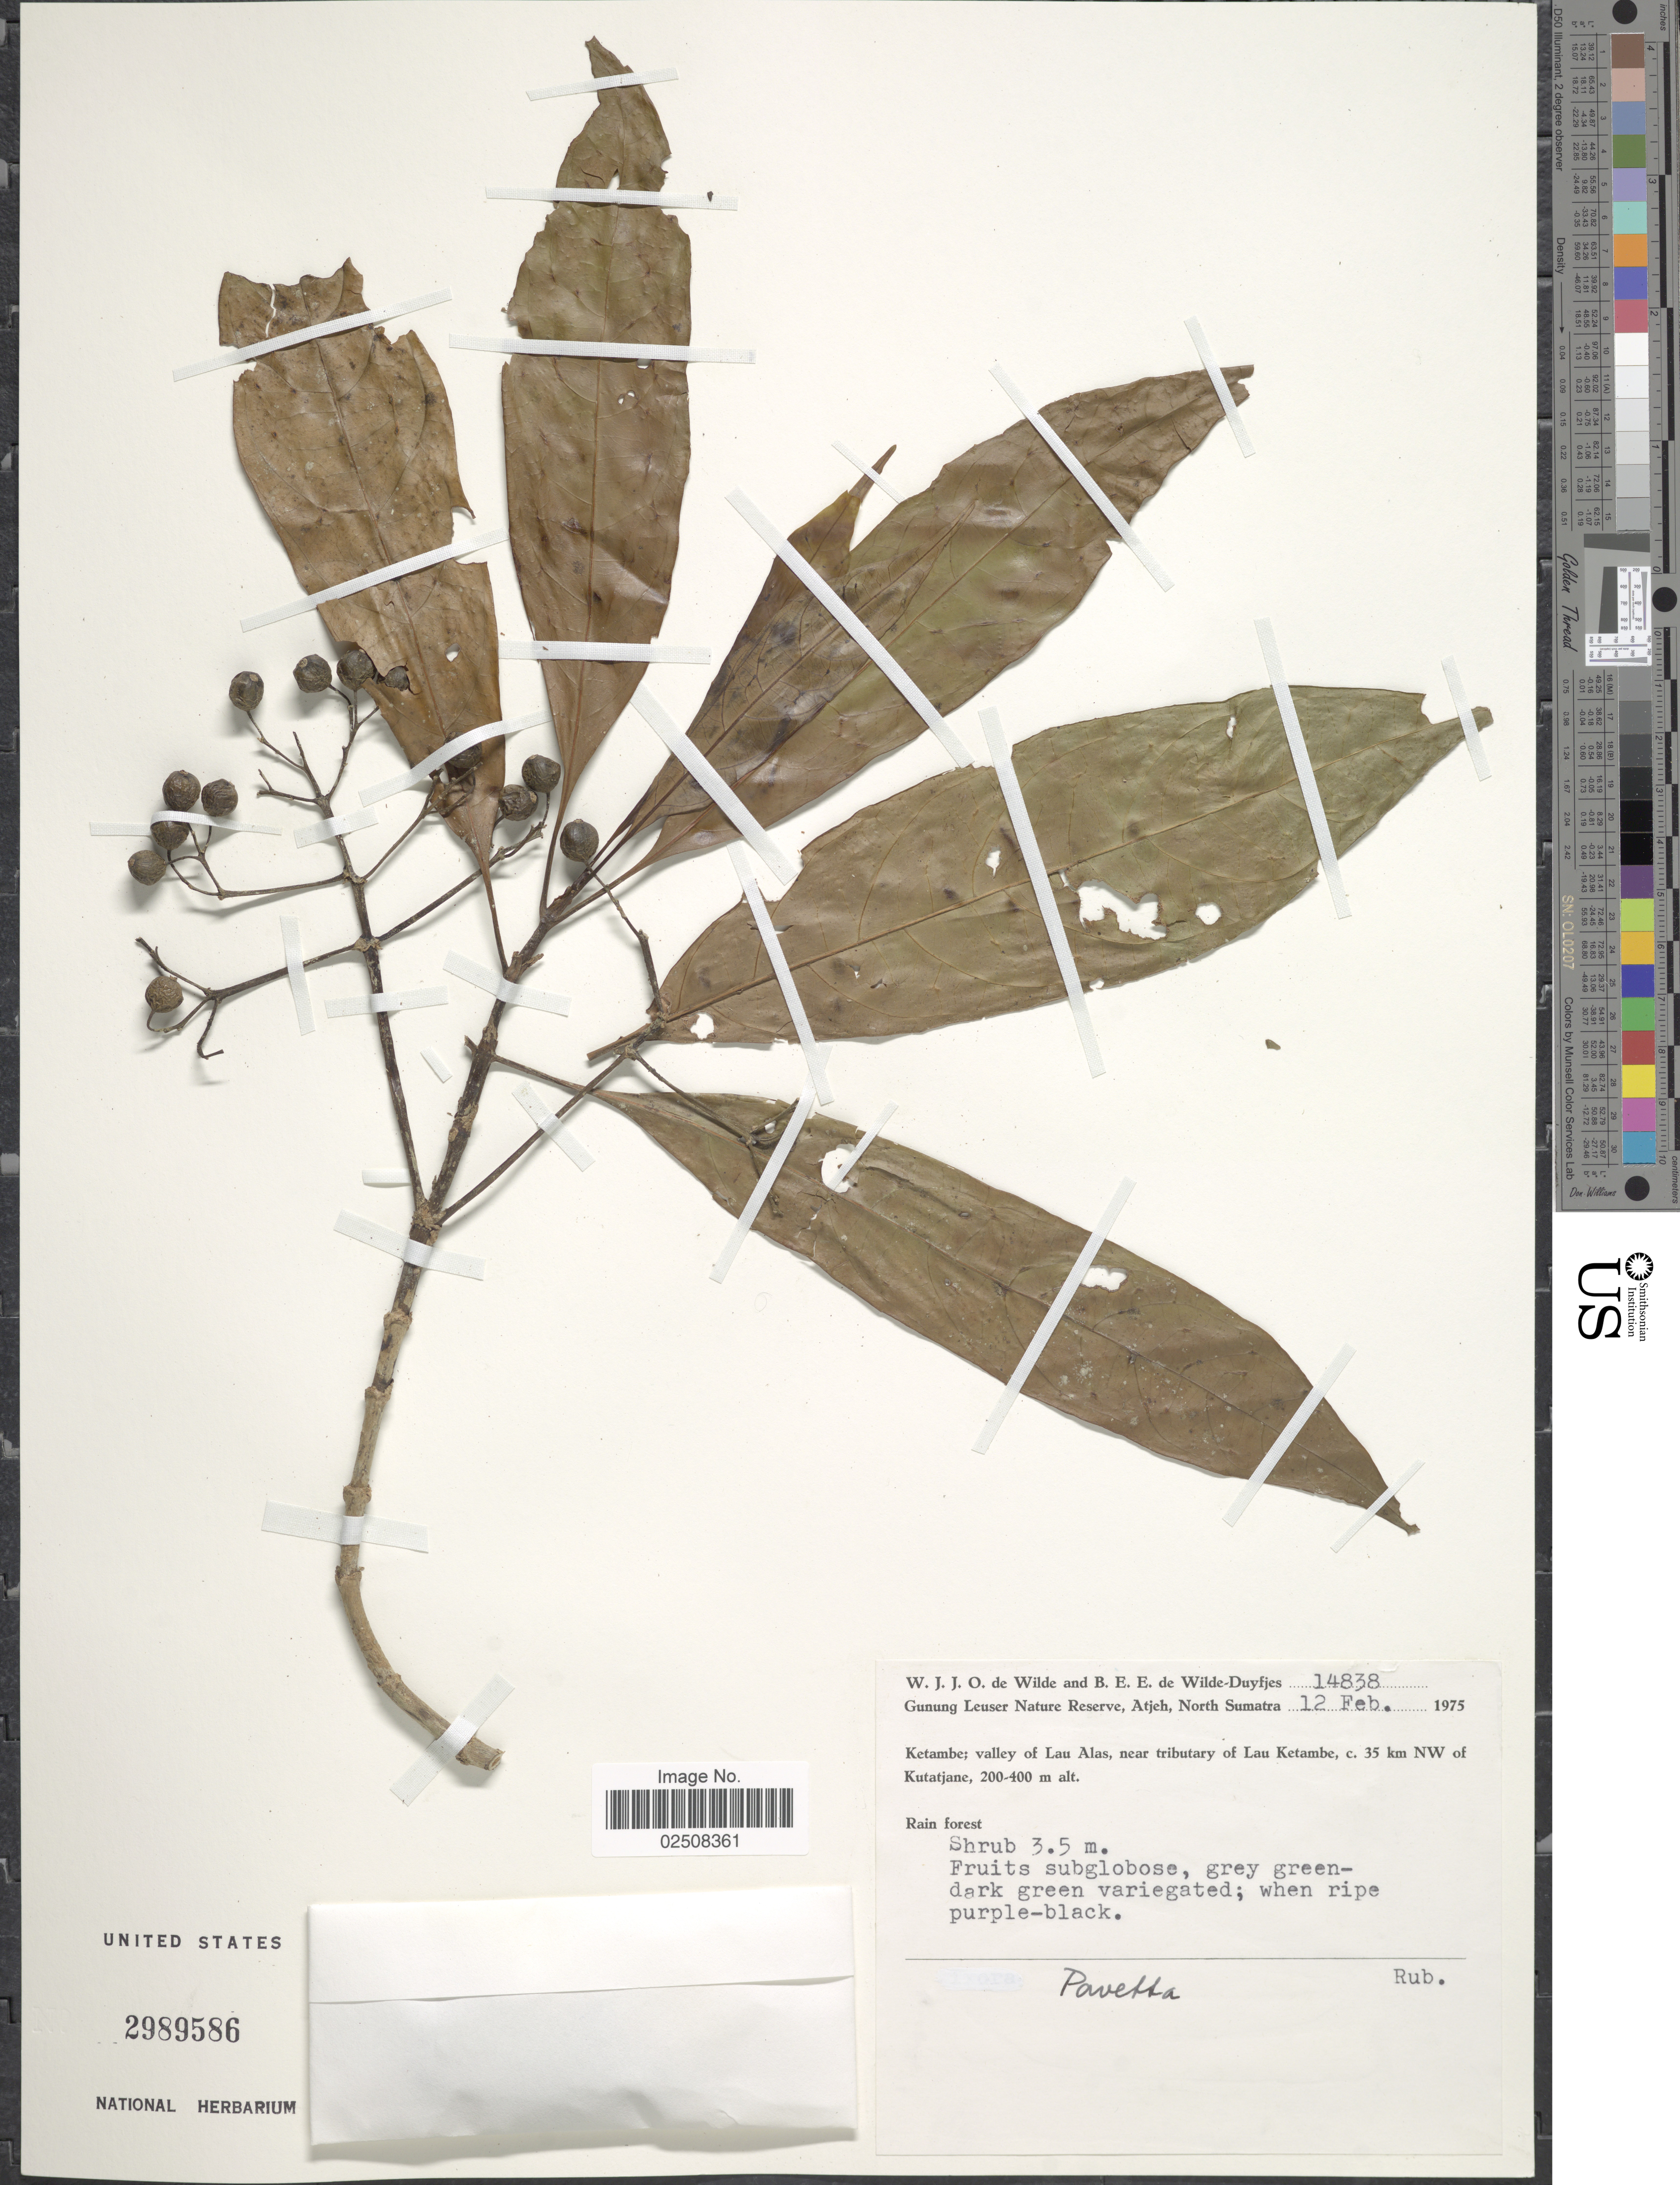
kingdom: Plantae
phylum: Tracheophyta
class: Magnoliopsida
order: Gentianales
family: Rubiaceae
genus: Pavetta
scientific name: Pavetta sp.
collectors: W. J. de Wilde & B. E. de Wilde-Duyfjes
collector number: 14838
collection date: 1975-02-12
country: Indonesia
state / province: Sumatra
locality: Gunung Leuser Nature Reserve, Atjeh, North Sumatra, Ketambe; valley of Lau Allas, near tributary of Lau Ketambe, c. 35 km NW of Kutatjane, Rain forest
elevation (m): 200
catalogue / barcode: US 2989586